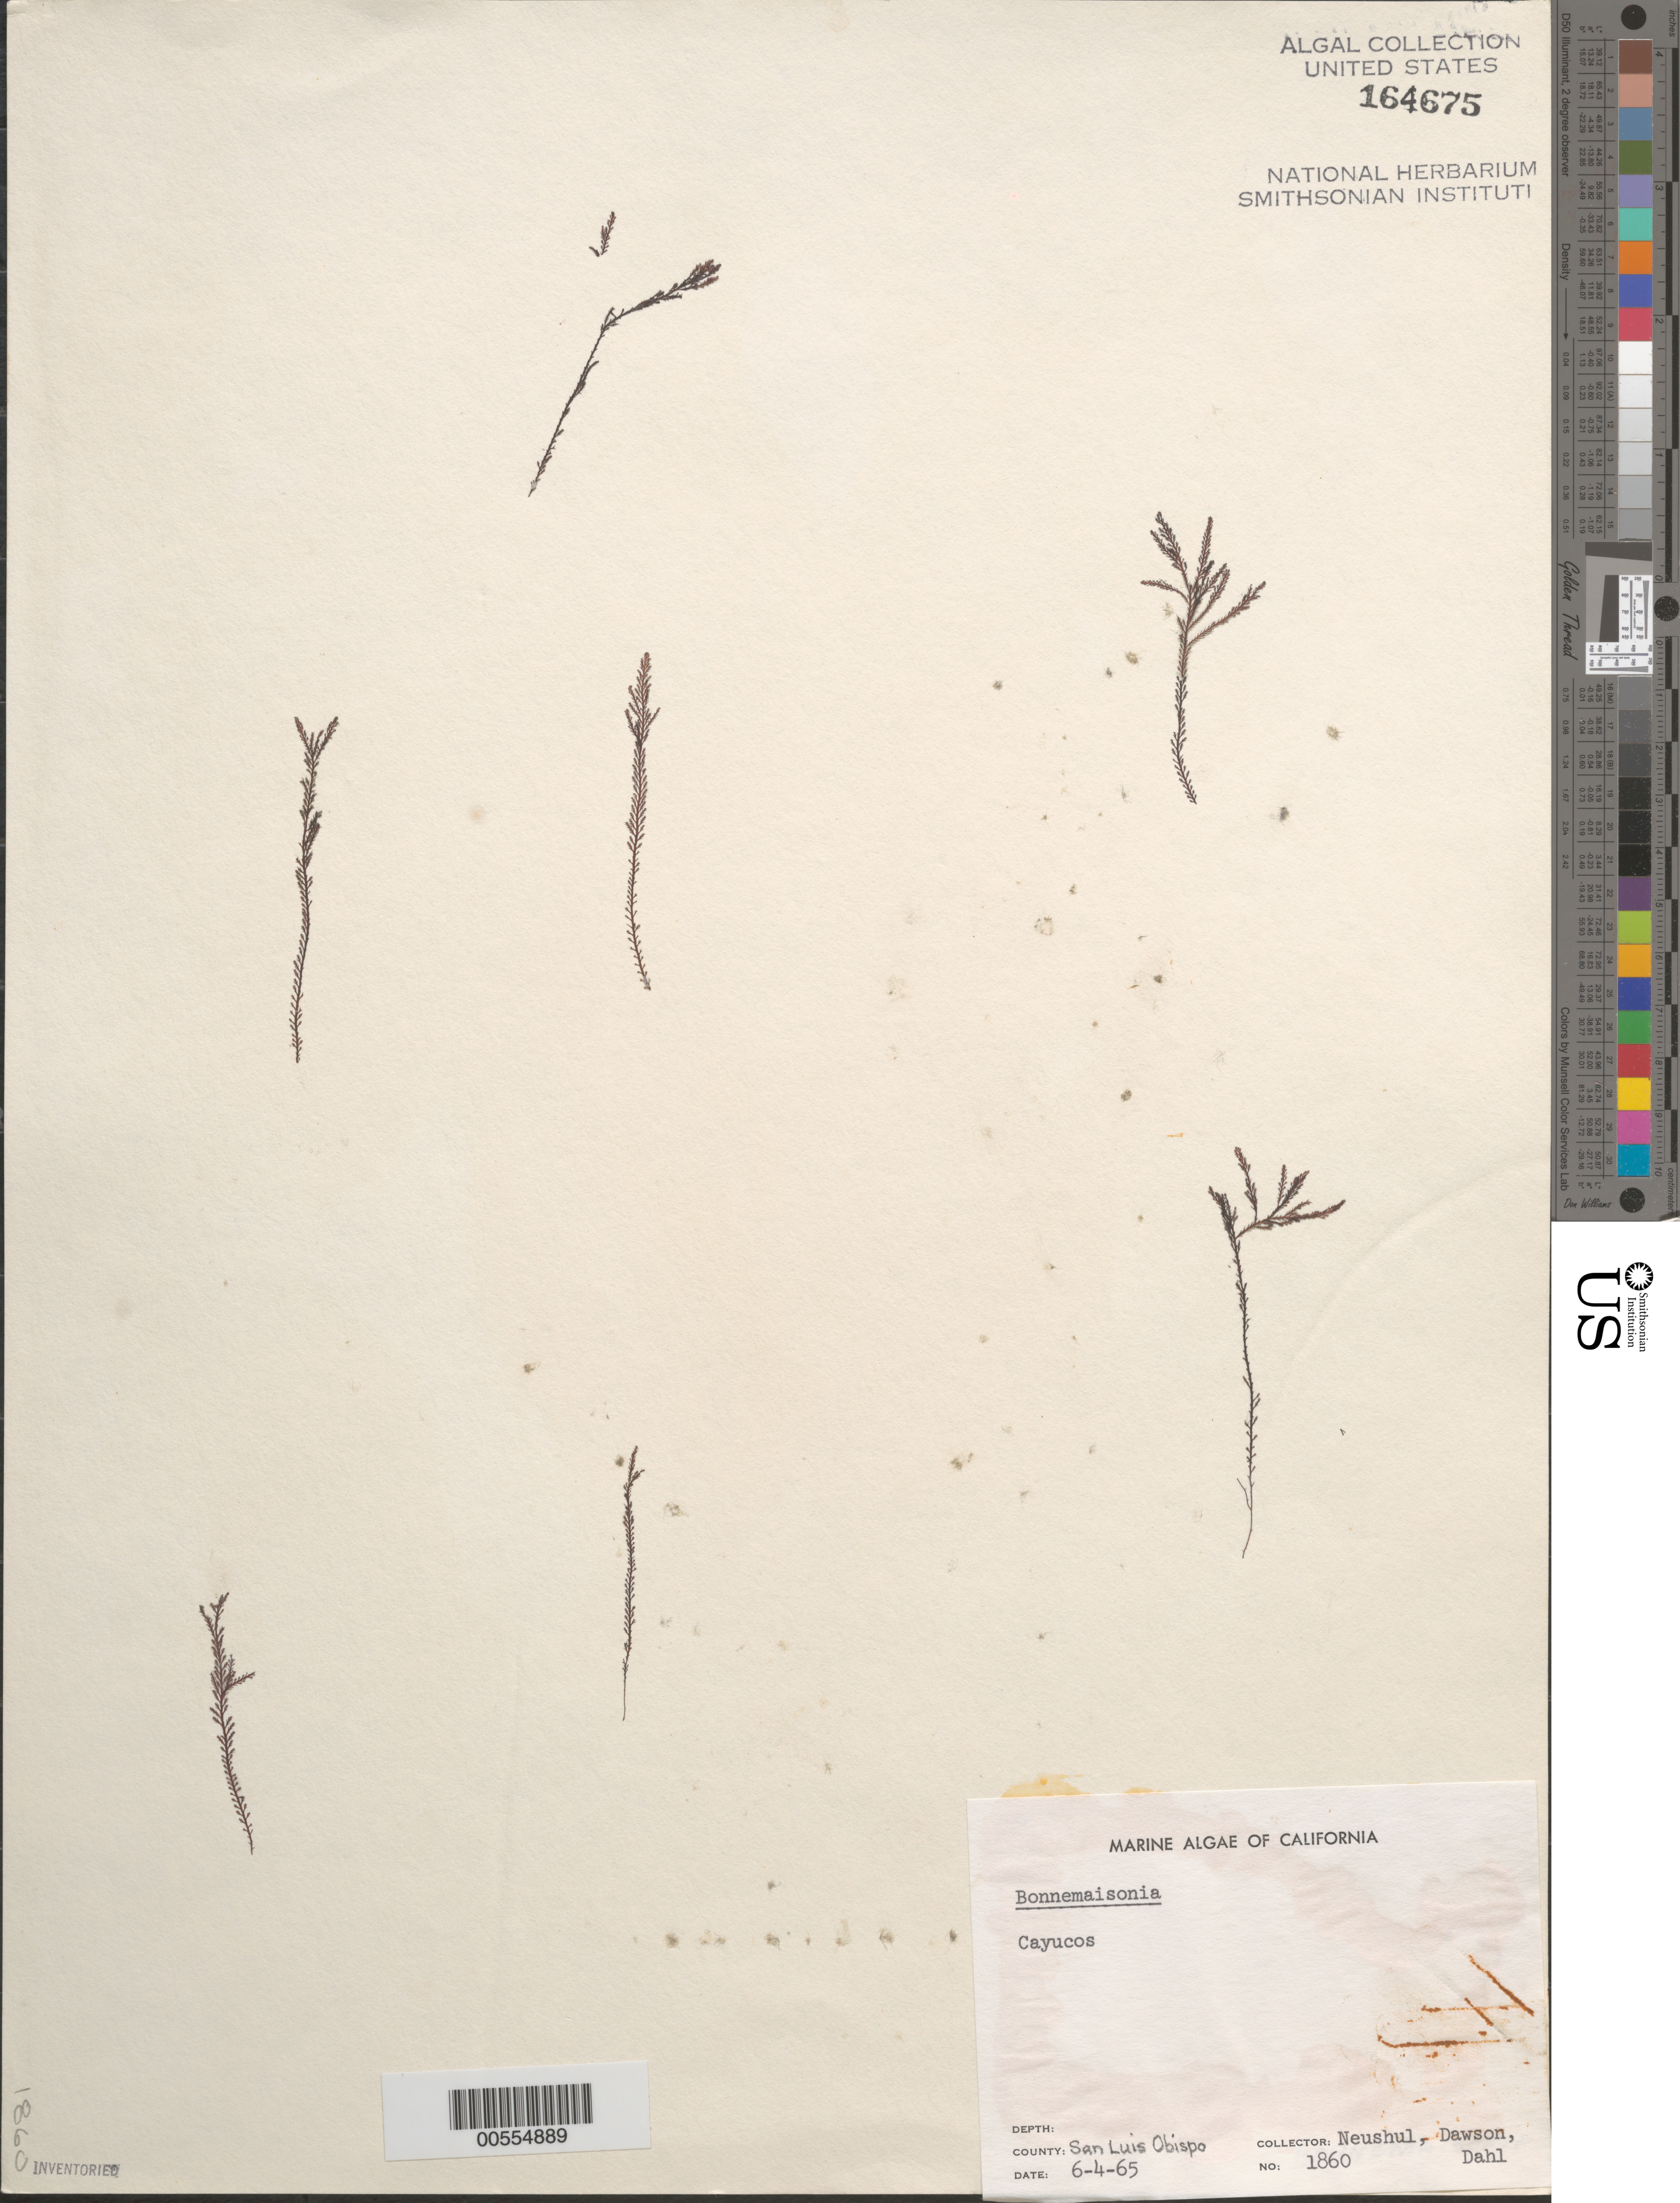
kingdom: Plantae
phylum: Rhodophyta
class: Florideophyceae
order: Bonnemaisoniales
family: Bonnemaisoniaceae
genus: Bonnemaisonia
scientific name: Bonnemaisonia sp.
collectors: M. Neushul, E. Y. Dawson & A. Dahl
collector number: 1860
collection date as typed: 04 Jun 1965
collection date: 1965-06-04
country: United States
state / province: California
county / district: San Luis Obispo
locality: Cayucos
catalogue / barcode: US 164675